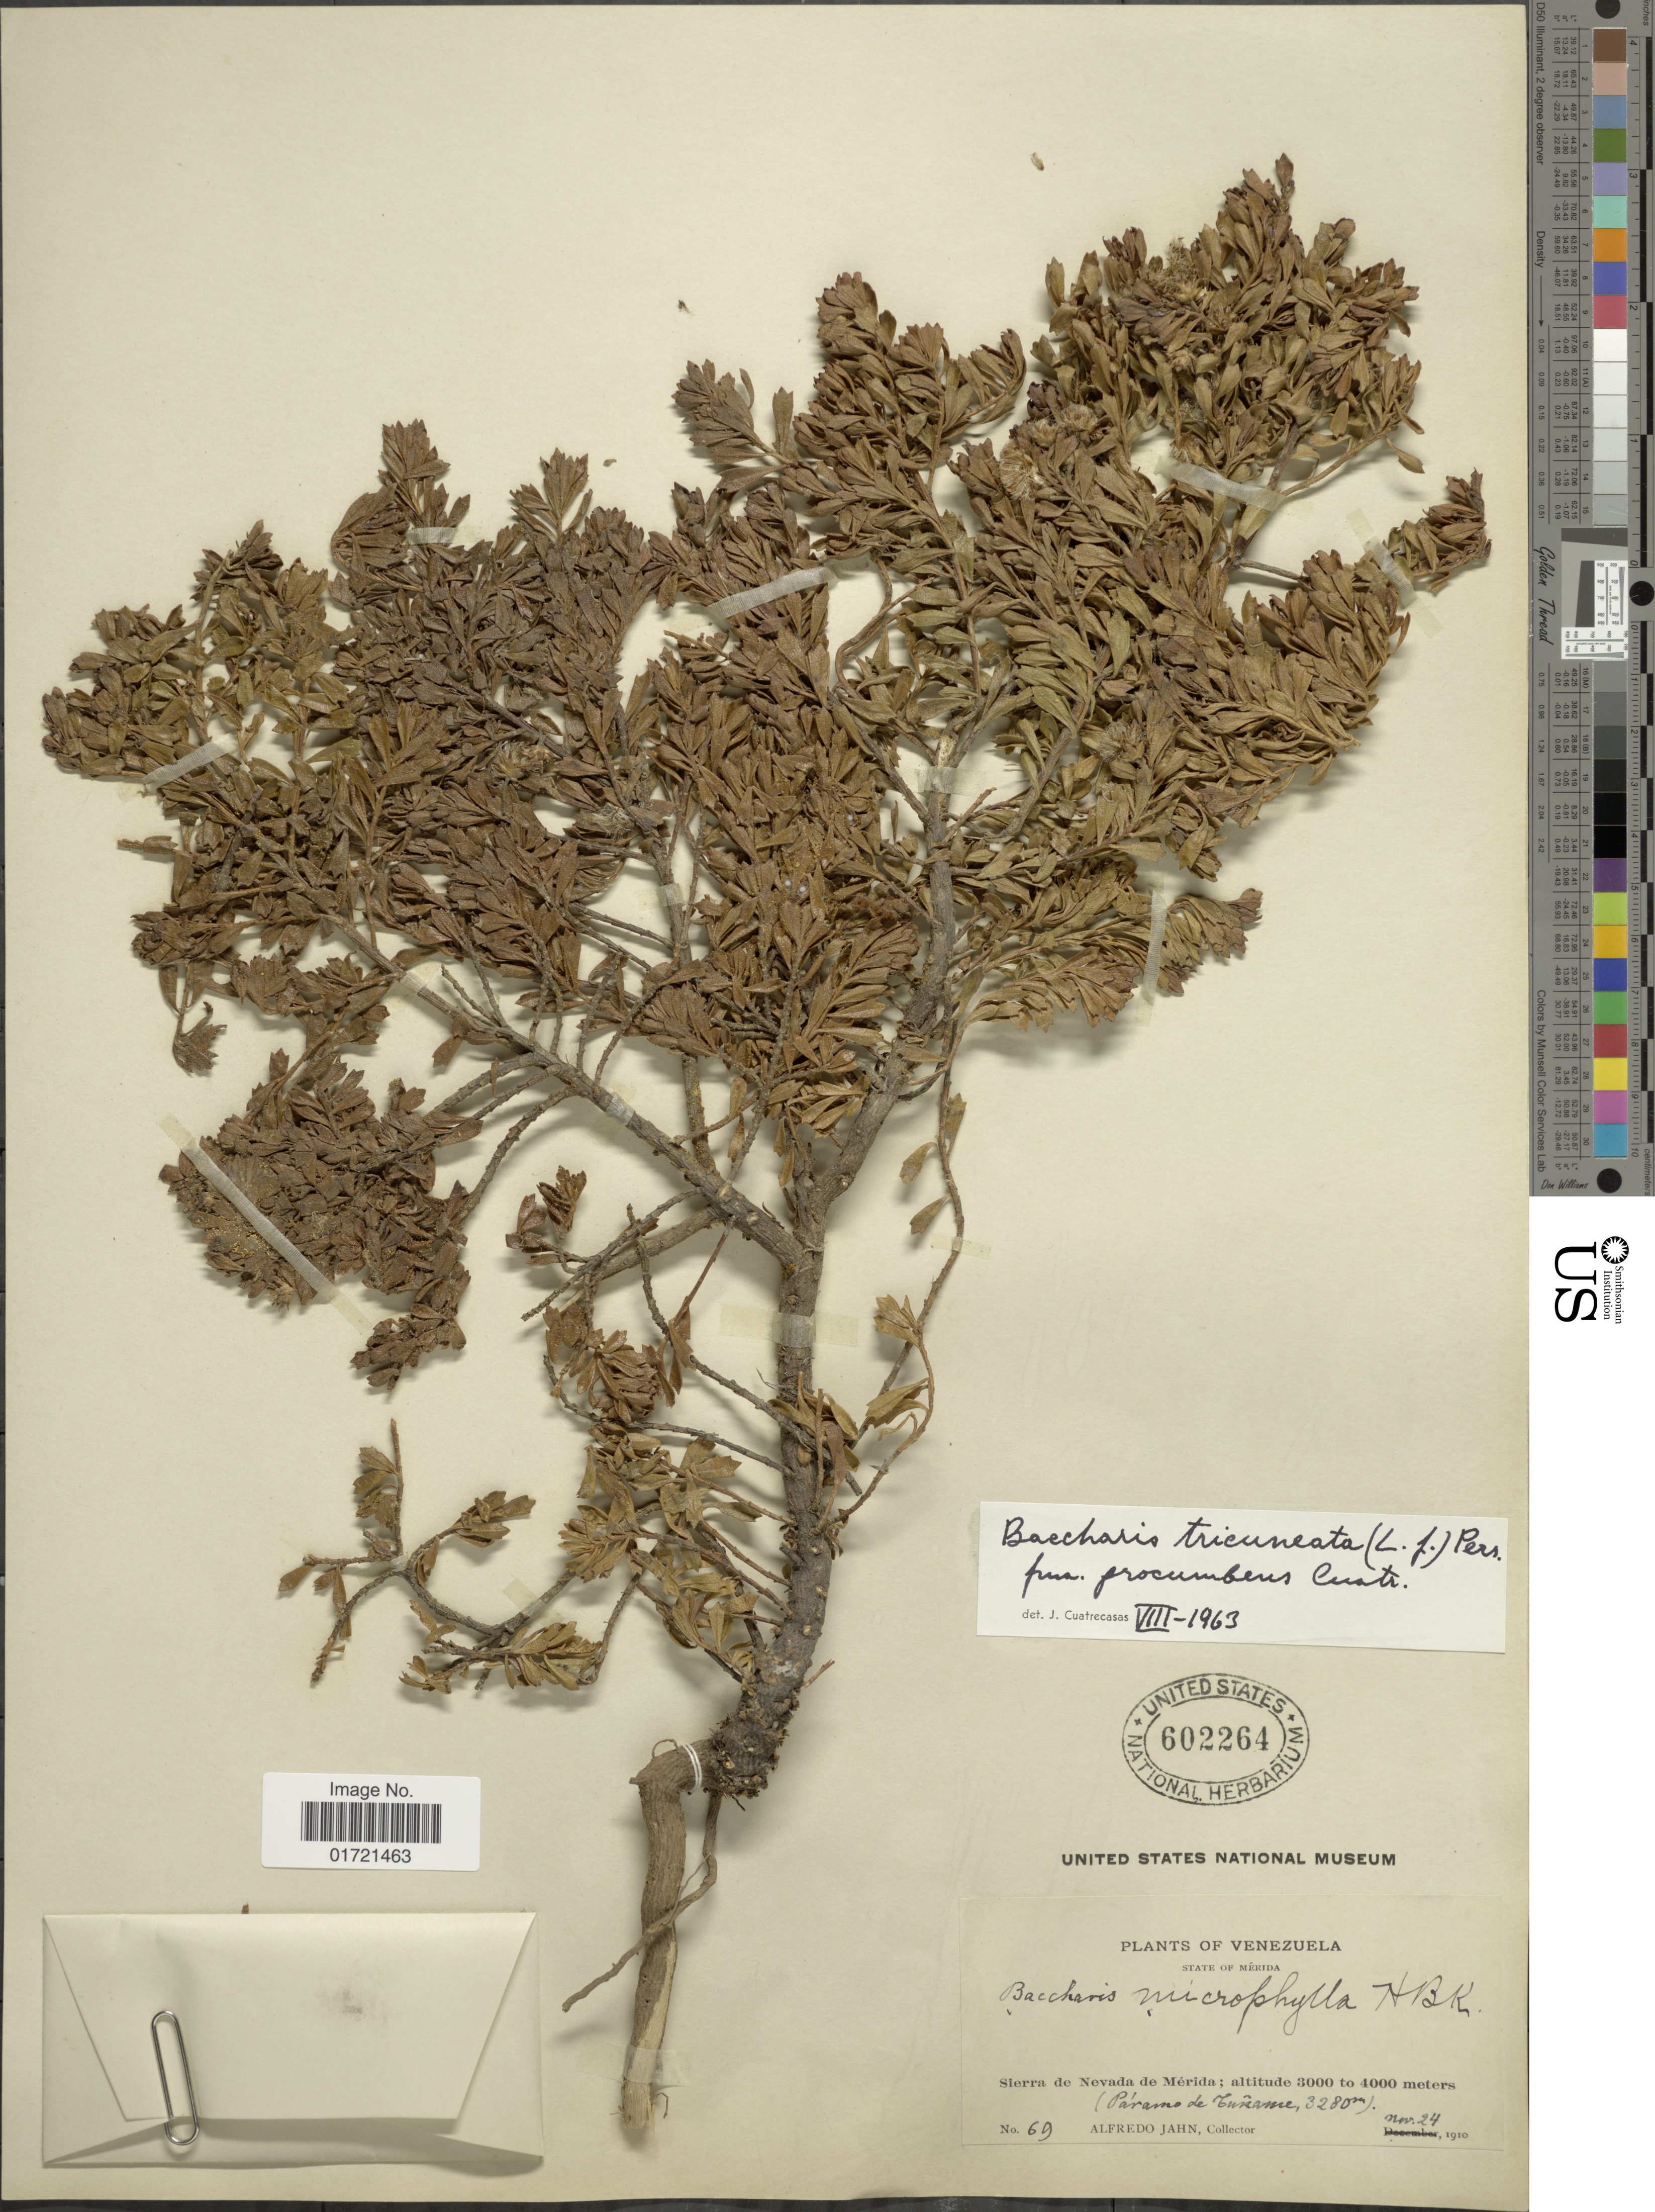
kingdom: Plantae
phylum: Tracheophyta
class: Magnoliopsida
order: Asterales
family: Asteraceae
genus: Baccharis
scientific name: Baccharis tricuneata f. procumbens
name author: Cuatrec.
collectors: A. Jahn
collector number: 69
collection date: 1910-11-24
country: Venezuela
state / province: Mérida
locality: Sierra de Nevada de Merida, Paramo de Tuname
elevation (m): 3000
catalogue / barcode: US 602264